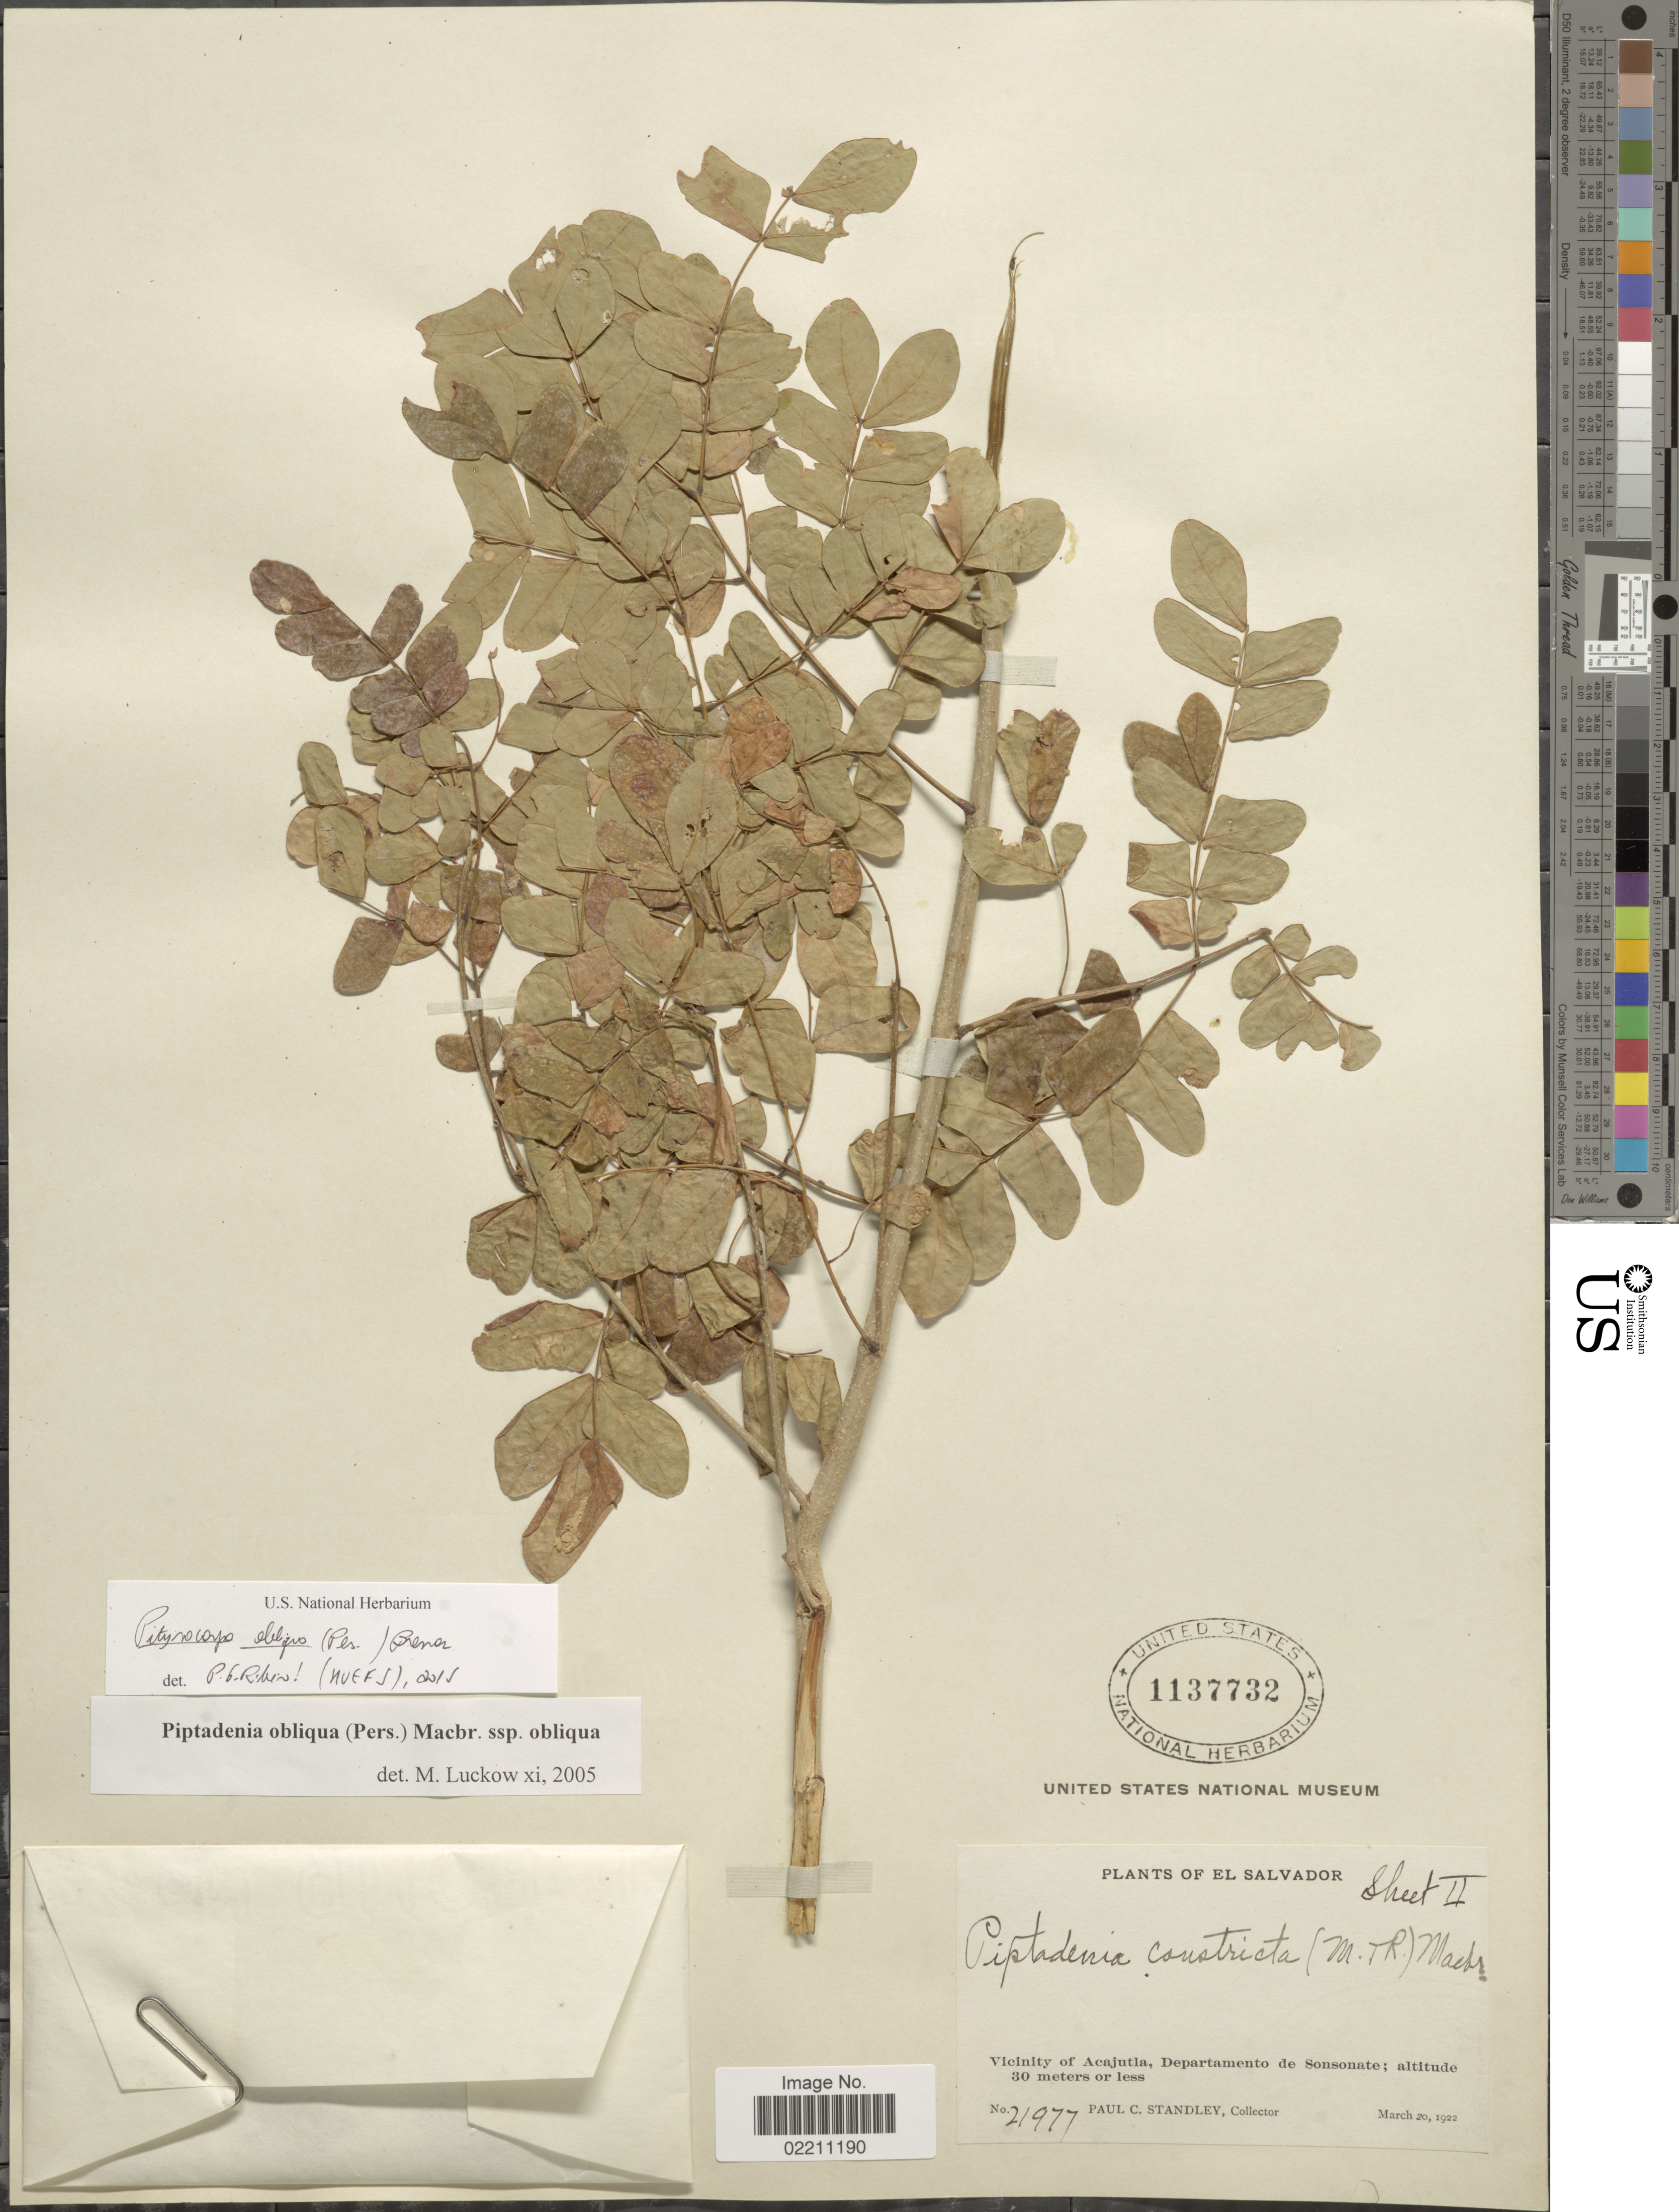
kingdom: Plantae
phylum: Tracheophyta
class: Magnoliopsida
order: Fabales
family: Fabaceae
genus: Pityrocarpa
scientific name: Pityrocarpa obliqua subsp. obliqua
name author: (Pers.) Brenan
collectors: P. C. Standley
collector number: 21977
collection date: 1922-03-20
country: El Salvador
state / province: Sonsonate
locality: Vicinity of Acajutla, Departamento de Sonsonate.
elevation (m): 30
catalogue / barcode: US 1137732